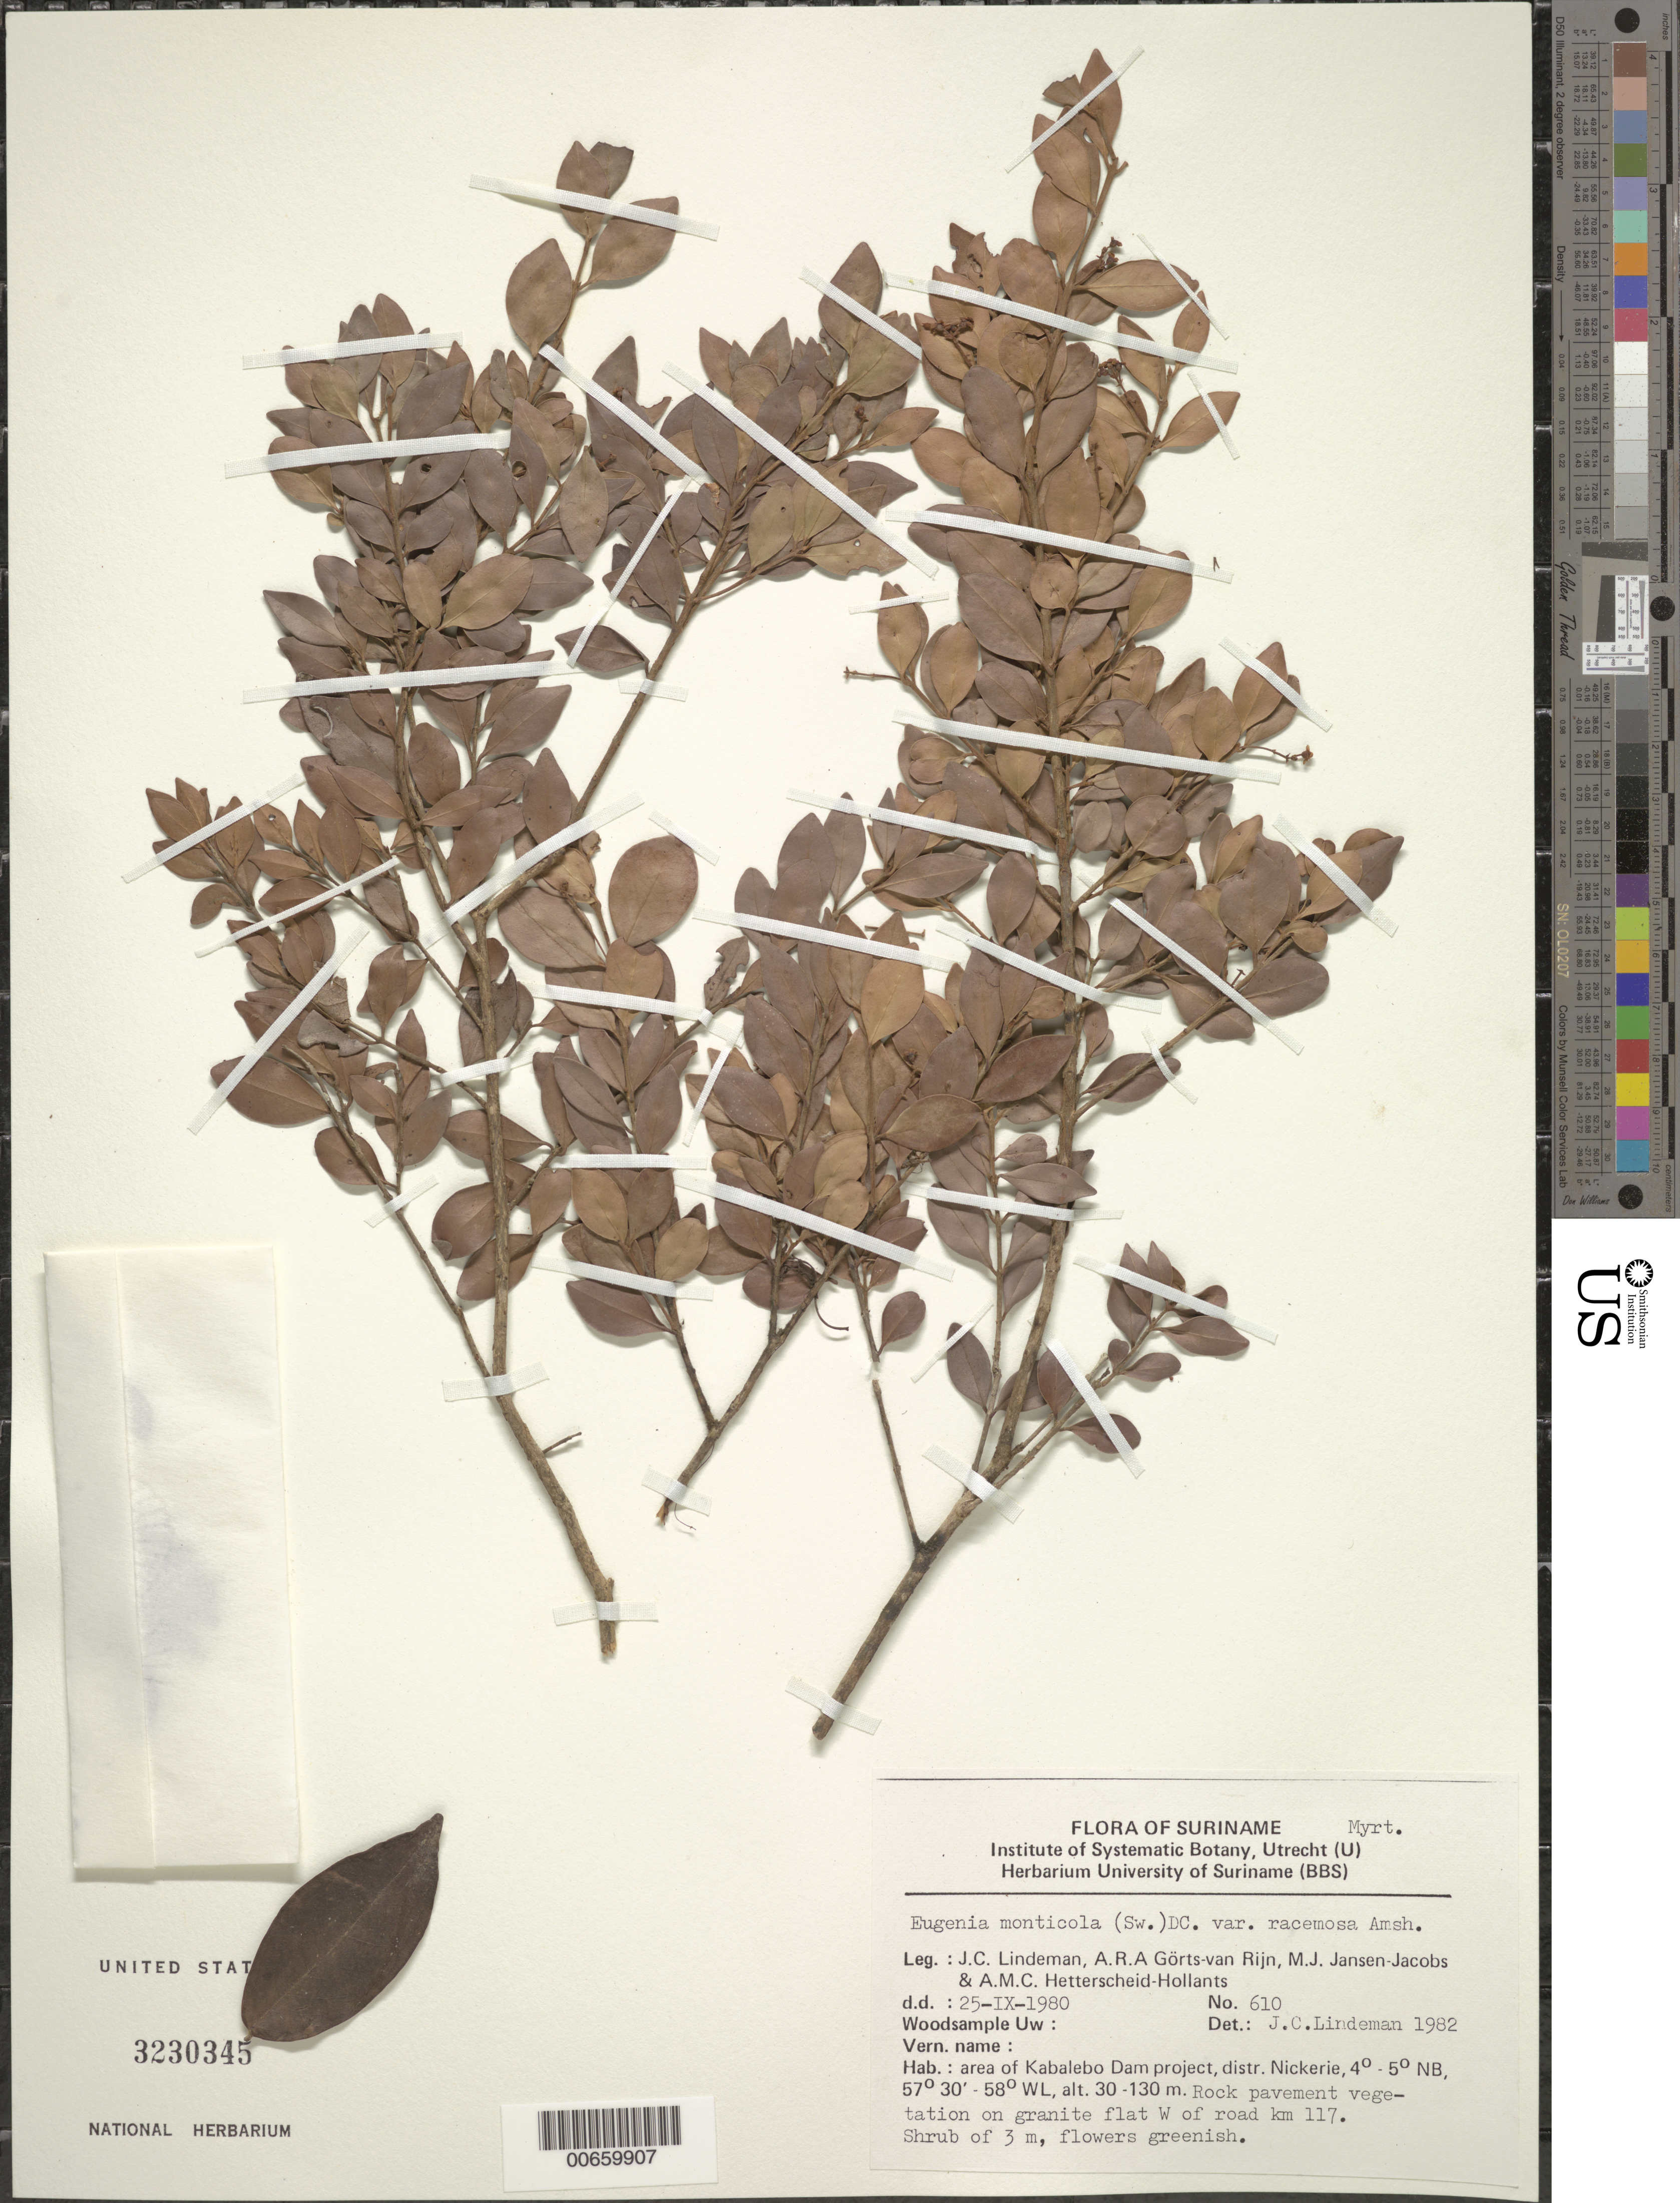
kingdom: Plantae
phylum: Tracheophyta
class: Magnoliopsida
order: Myrtales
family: Myrtaceae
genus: Eugenia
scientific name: Eugenia monticola var. racemosa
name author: Amshoff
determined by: Lindeman, J. C.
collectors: J. C. Lindeman, A. .R. A. Görts-van Rijn, M. J. Jansen-Jacobs & A. Hetterscheid-Hollants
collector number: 80 610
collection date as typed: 25-Sep-80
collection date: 1980-09-25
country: Suriname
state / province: Nickerie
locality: Kabalebo Dam project area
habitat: Rock pavement, on granite flat along road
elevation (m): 30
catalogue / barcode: US 3230345